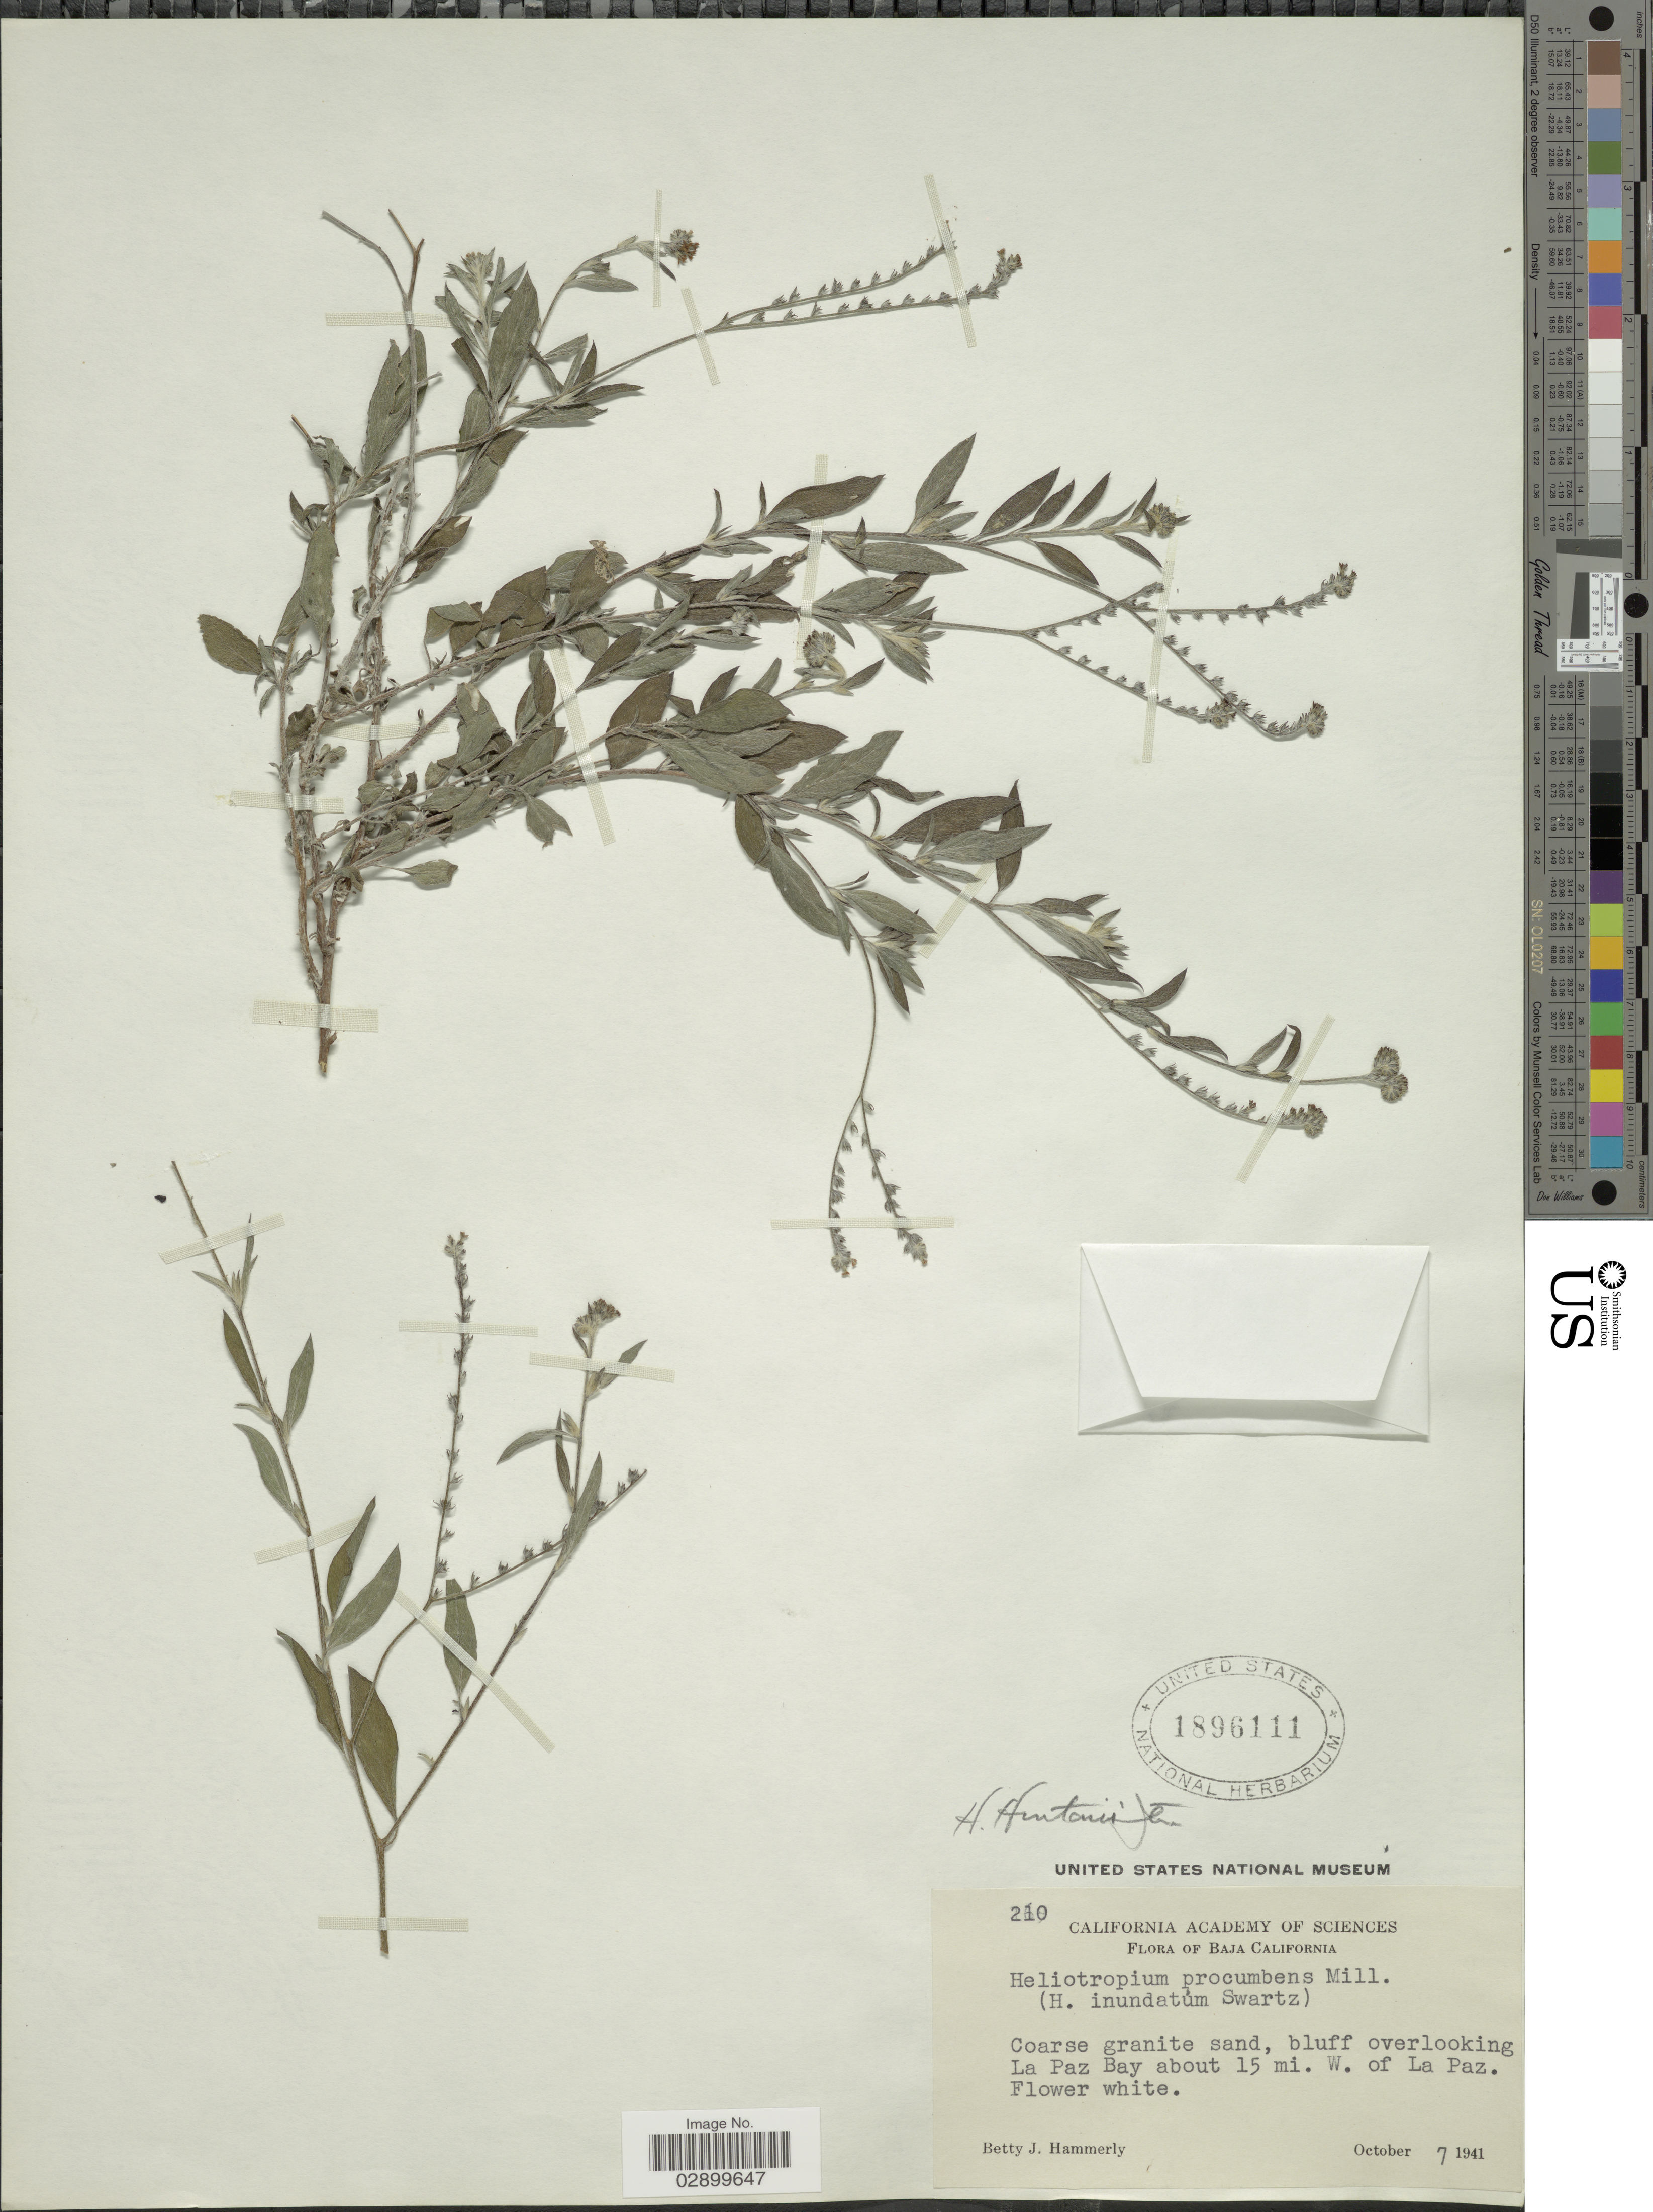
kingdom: Plantae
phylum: Tracheophyta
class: Magnoliopsida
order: Boraginales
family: Heliotropiaceae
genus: Heliotropium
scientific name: Heliotropium hintonii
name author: (I.M. Johnst.) I.M. Johnst.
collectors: B. J. Hammerly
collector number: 210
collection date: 1941-10-07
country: Mexico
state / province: Baja California Sur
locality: Baja California, Coarse granite sand, bluff overlooking La Paz Bay about 15 mi. W. of La Paz.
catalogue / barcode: US 1896111